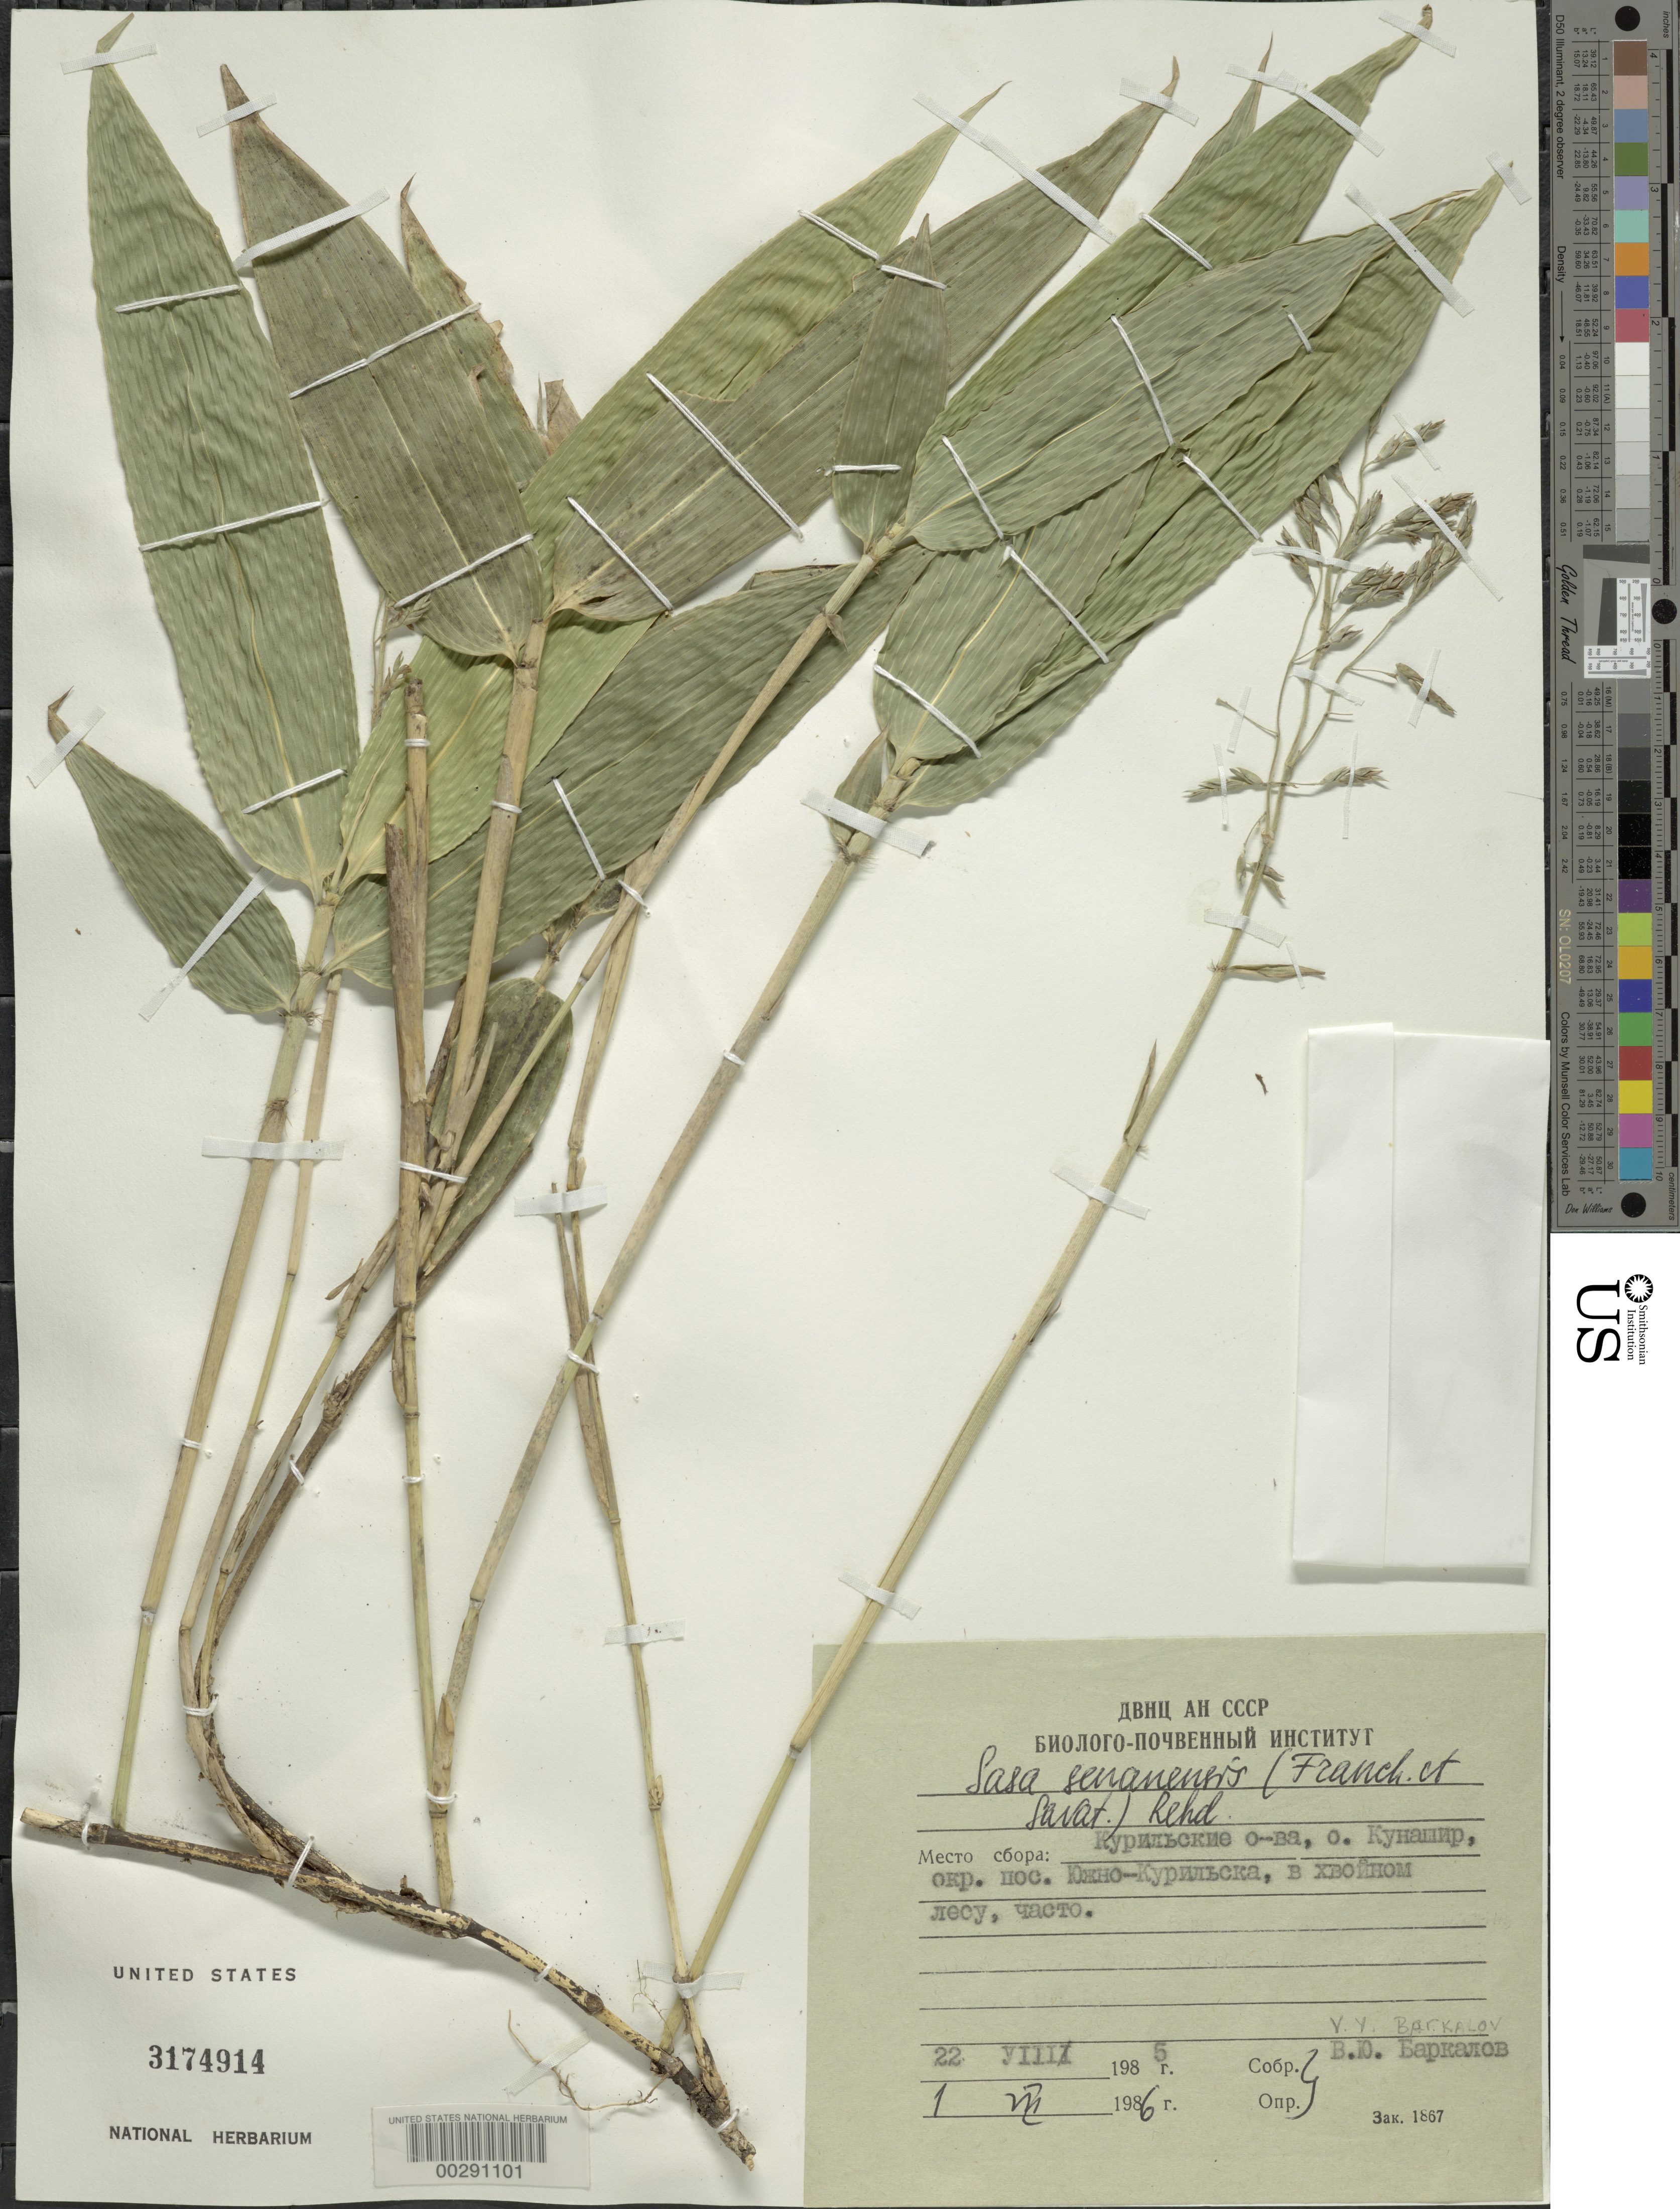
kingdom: Plantae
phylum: Tracheophyta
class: Liliopsida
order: Poales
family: Poaceae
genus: Sasa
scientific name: Sasa senanensis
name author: (Franch. & Sav.) Rehder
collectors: V. Barkalov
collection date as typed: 22 Aug 1985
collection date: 1985-08-22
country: Russian Federation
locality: Kuril'skie o-va, o kunashir, okr. pos. yuio-kirilbska, v khvoinom cesv, chasto.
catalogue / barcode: US 3174914